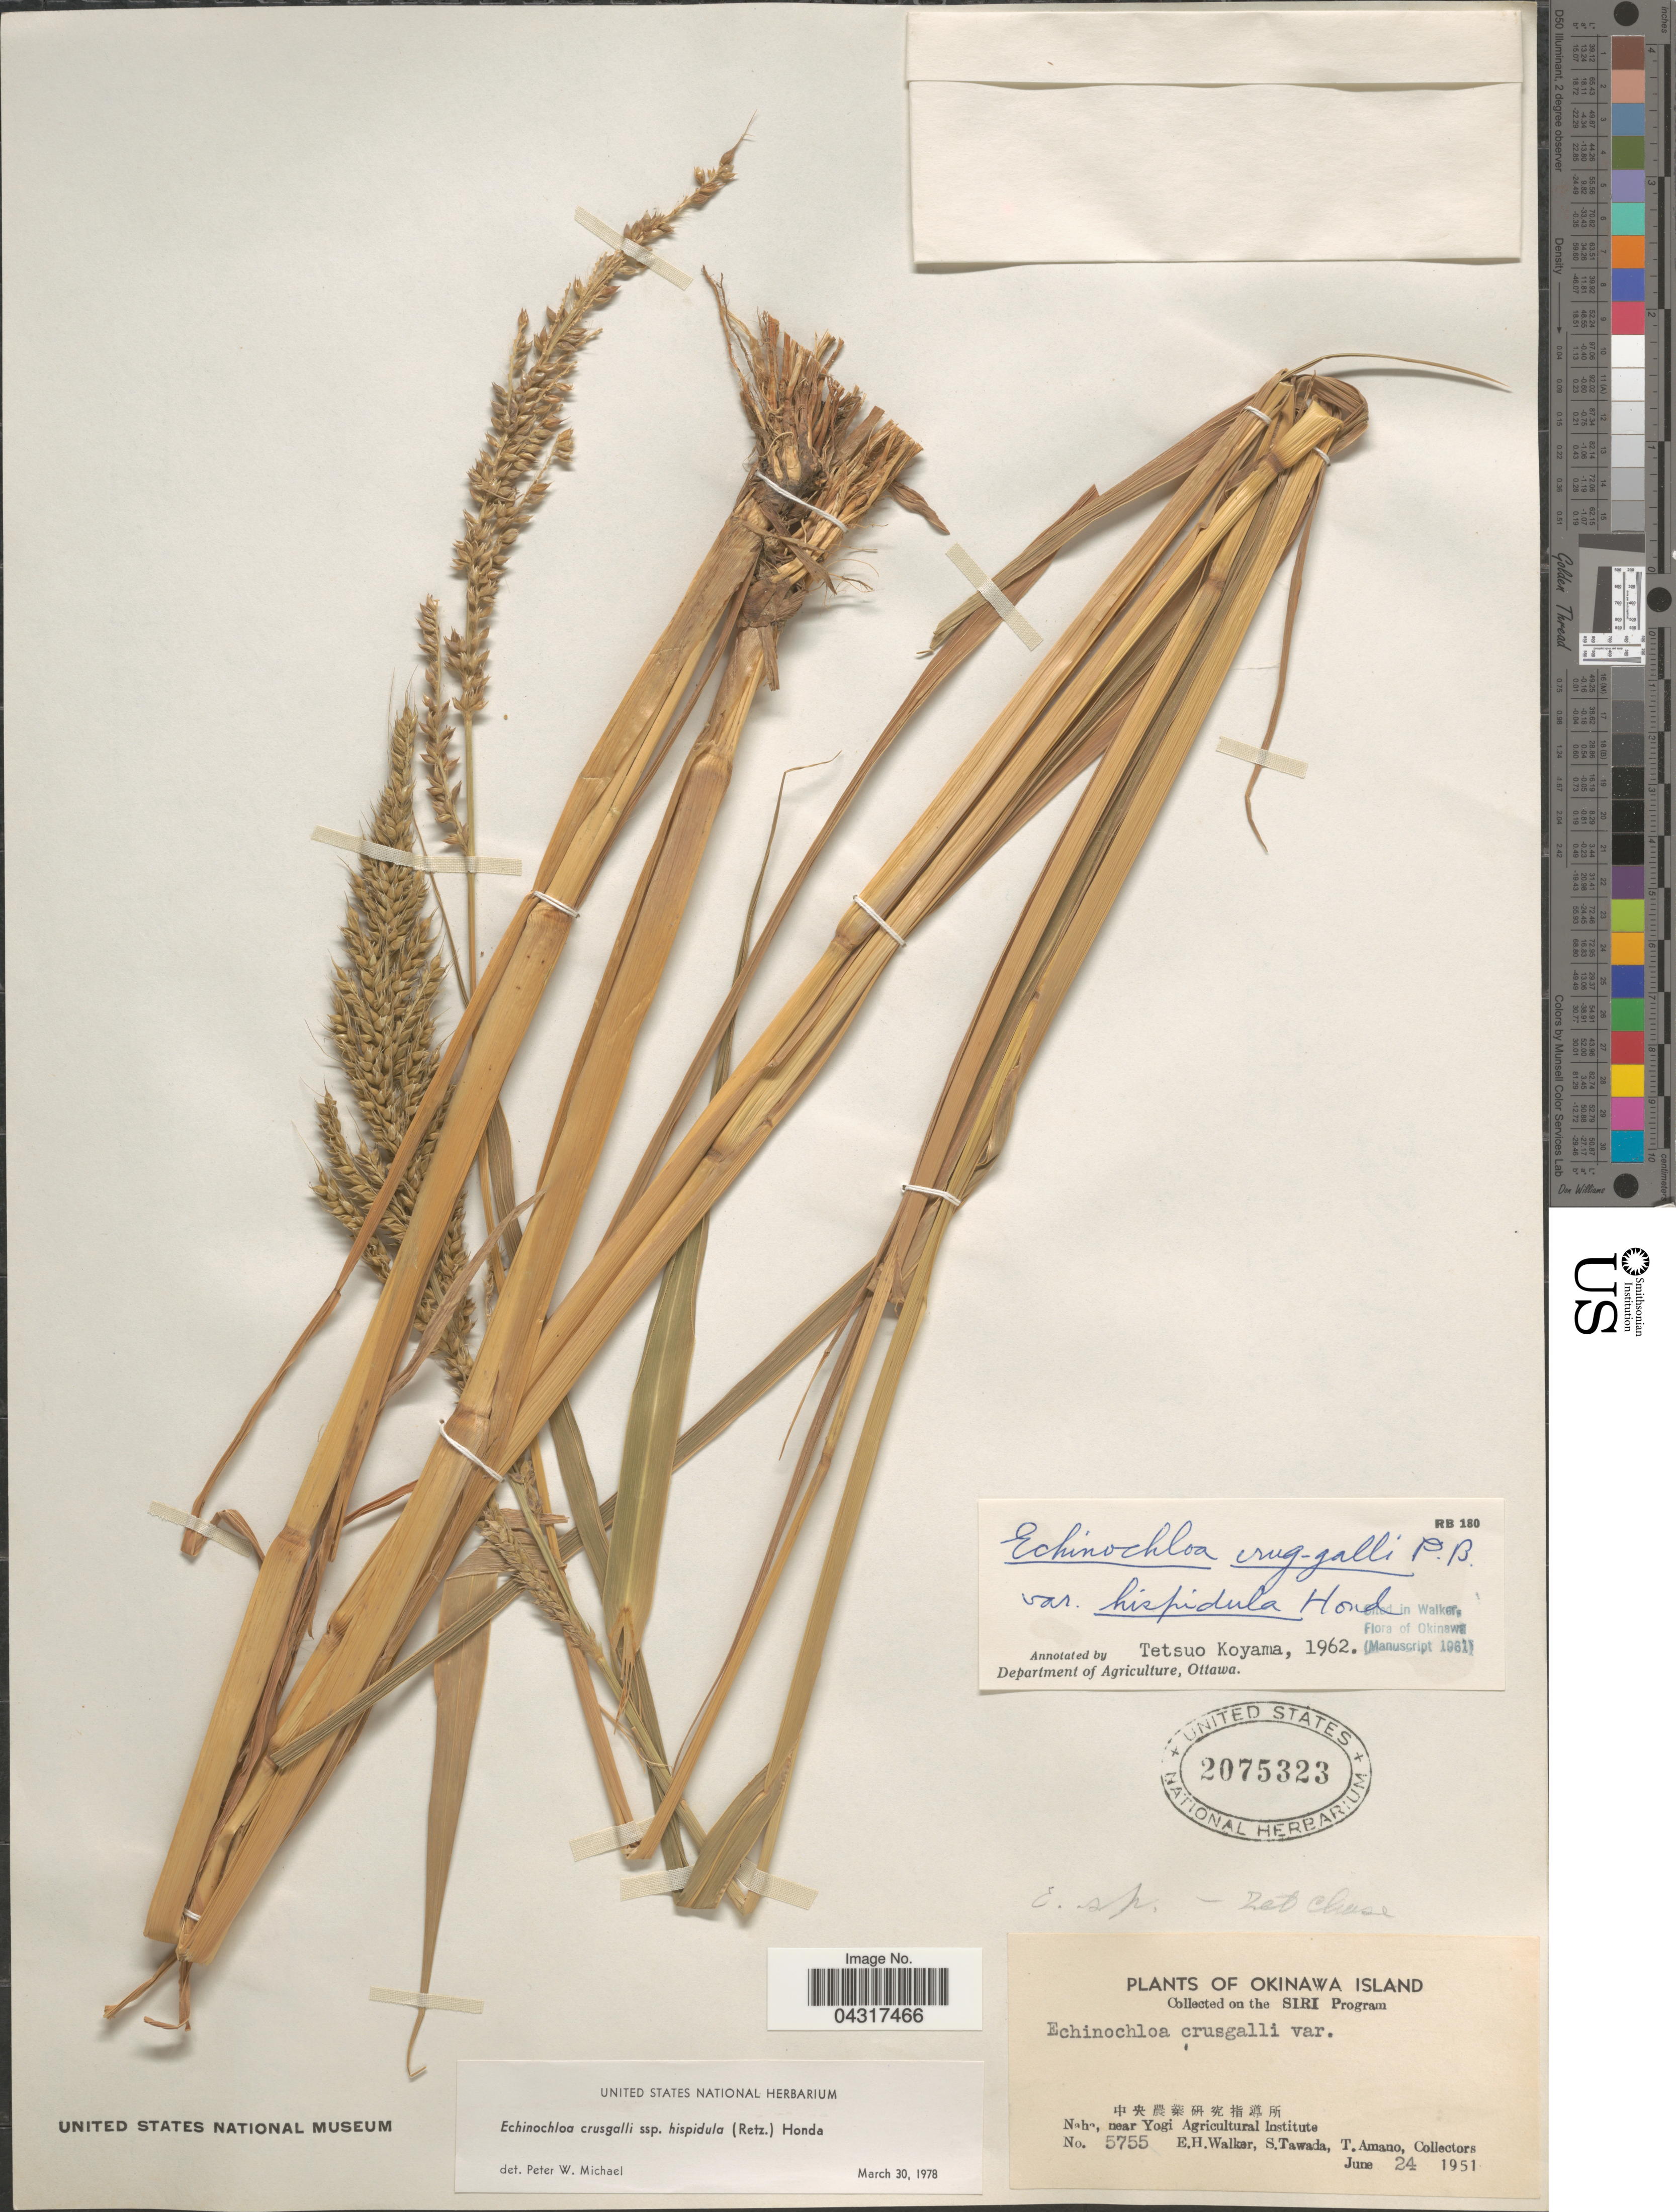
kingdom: Plantae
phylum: Tracheophyta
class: Liliopsida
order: Poales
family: Poaceae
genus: Echinochloa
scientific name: Echinochloa oryzoides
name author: (Ard.) Fritsch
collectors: E. H. Walker, S. Tawada & T. Amano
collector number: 5755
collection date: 1951-06-24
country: Japan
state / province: Okinawa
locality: Okinawa Island. [Foreign script] Naha, near Yogi Agricultural Institute.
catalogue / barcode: US 2075323